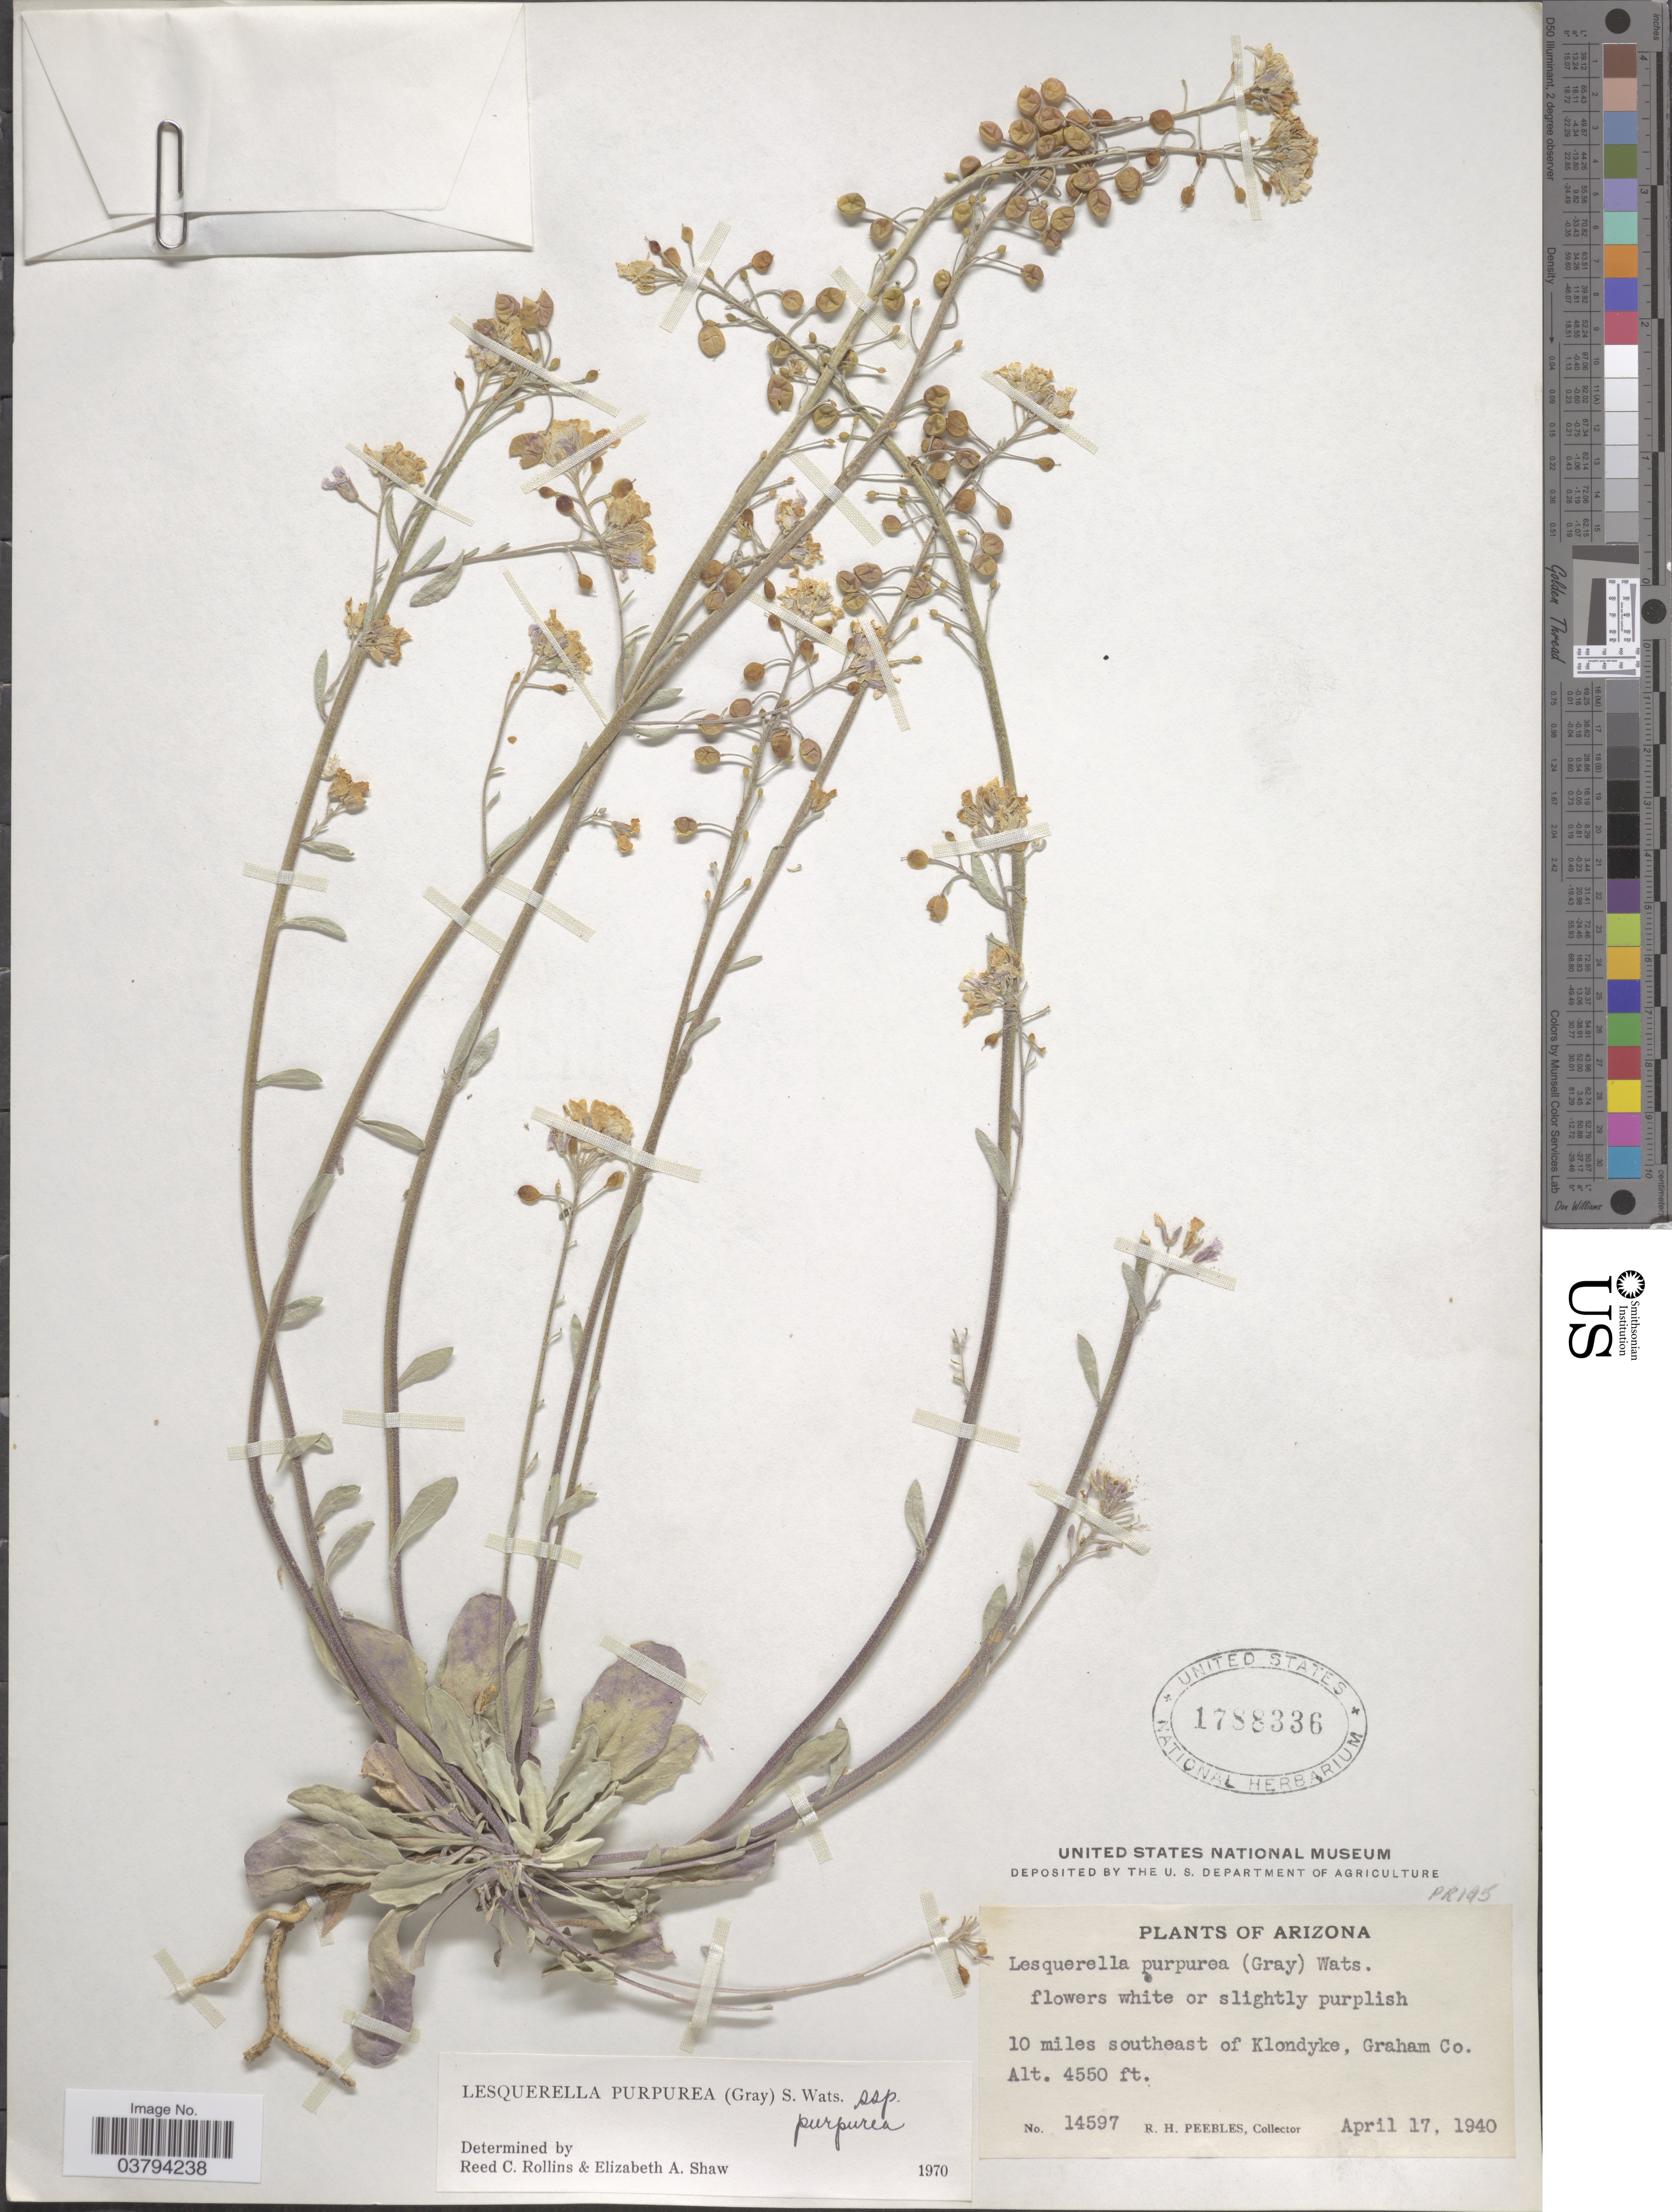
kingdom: Plantae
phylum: Tracheophyta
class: Magnoliopsida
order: Brassicales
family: Brassicaceae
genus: Lesquerella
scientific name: Lesquerella purpurea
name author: (A. Gray) S. Watson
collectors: R. H. Peebles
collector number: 14597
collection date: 1940-04-17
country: United States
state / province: Arizona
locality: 10 miles southeast of Klondyke, Graham Co.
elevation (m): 1387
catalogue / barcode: US 1788336